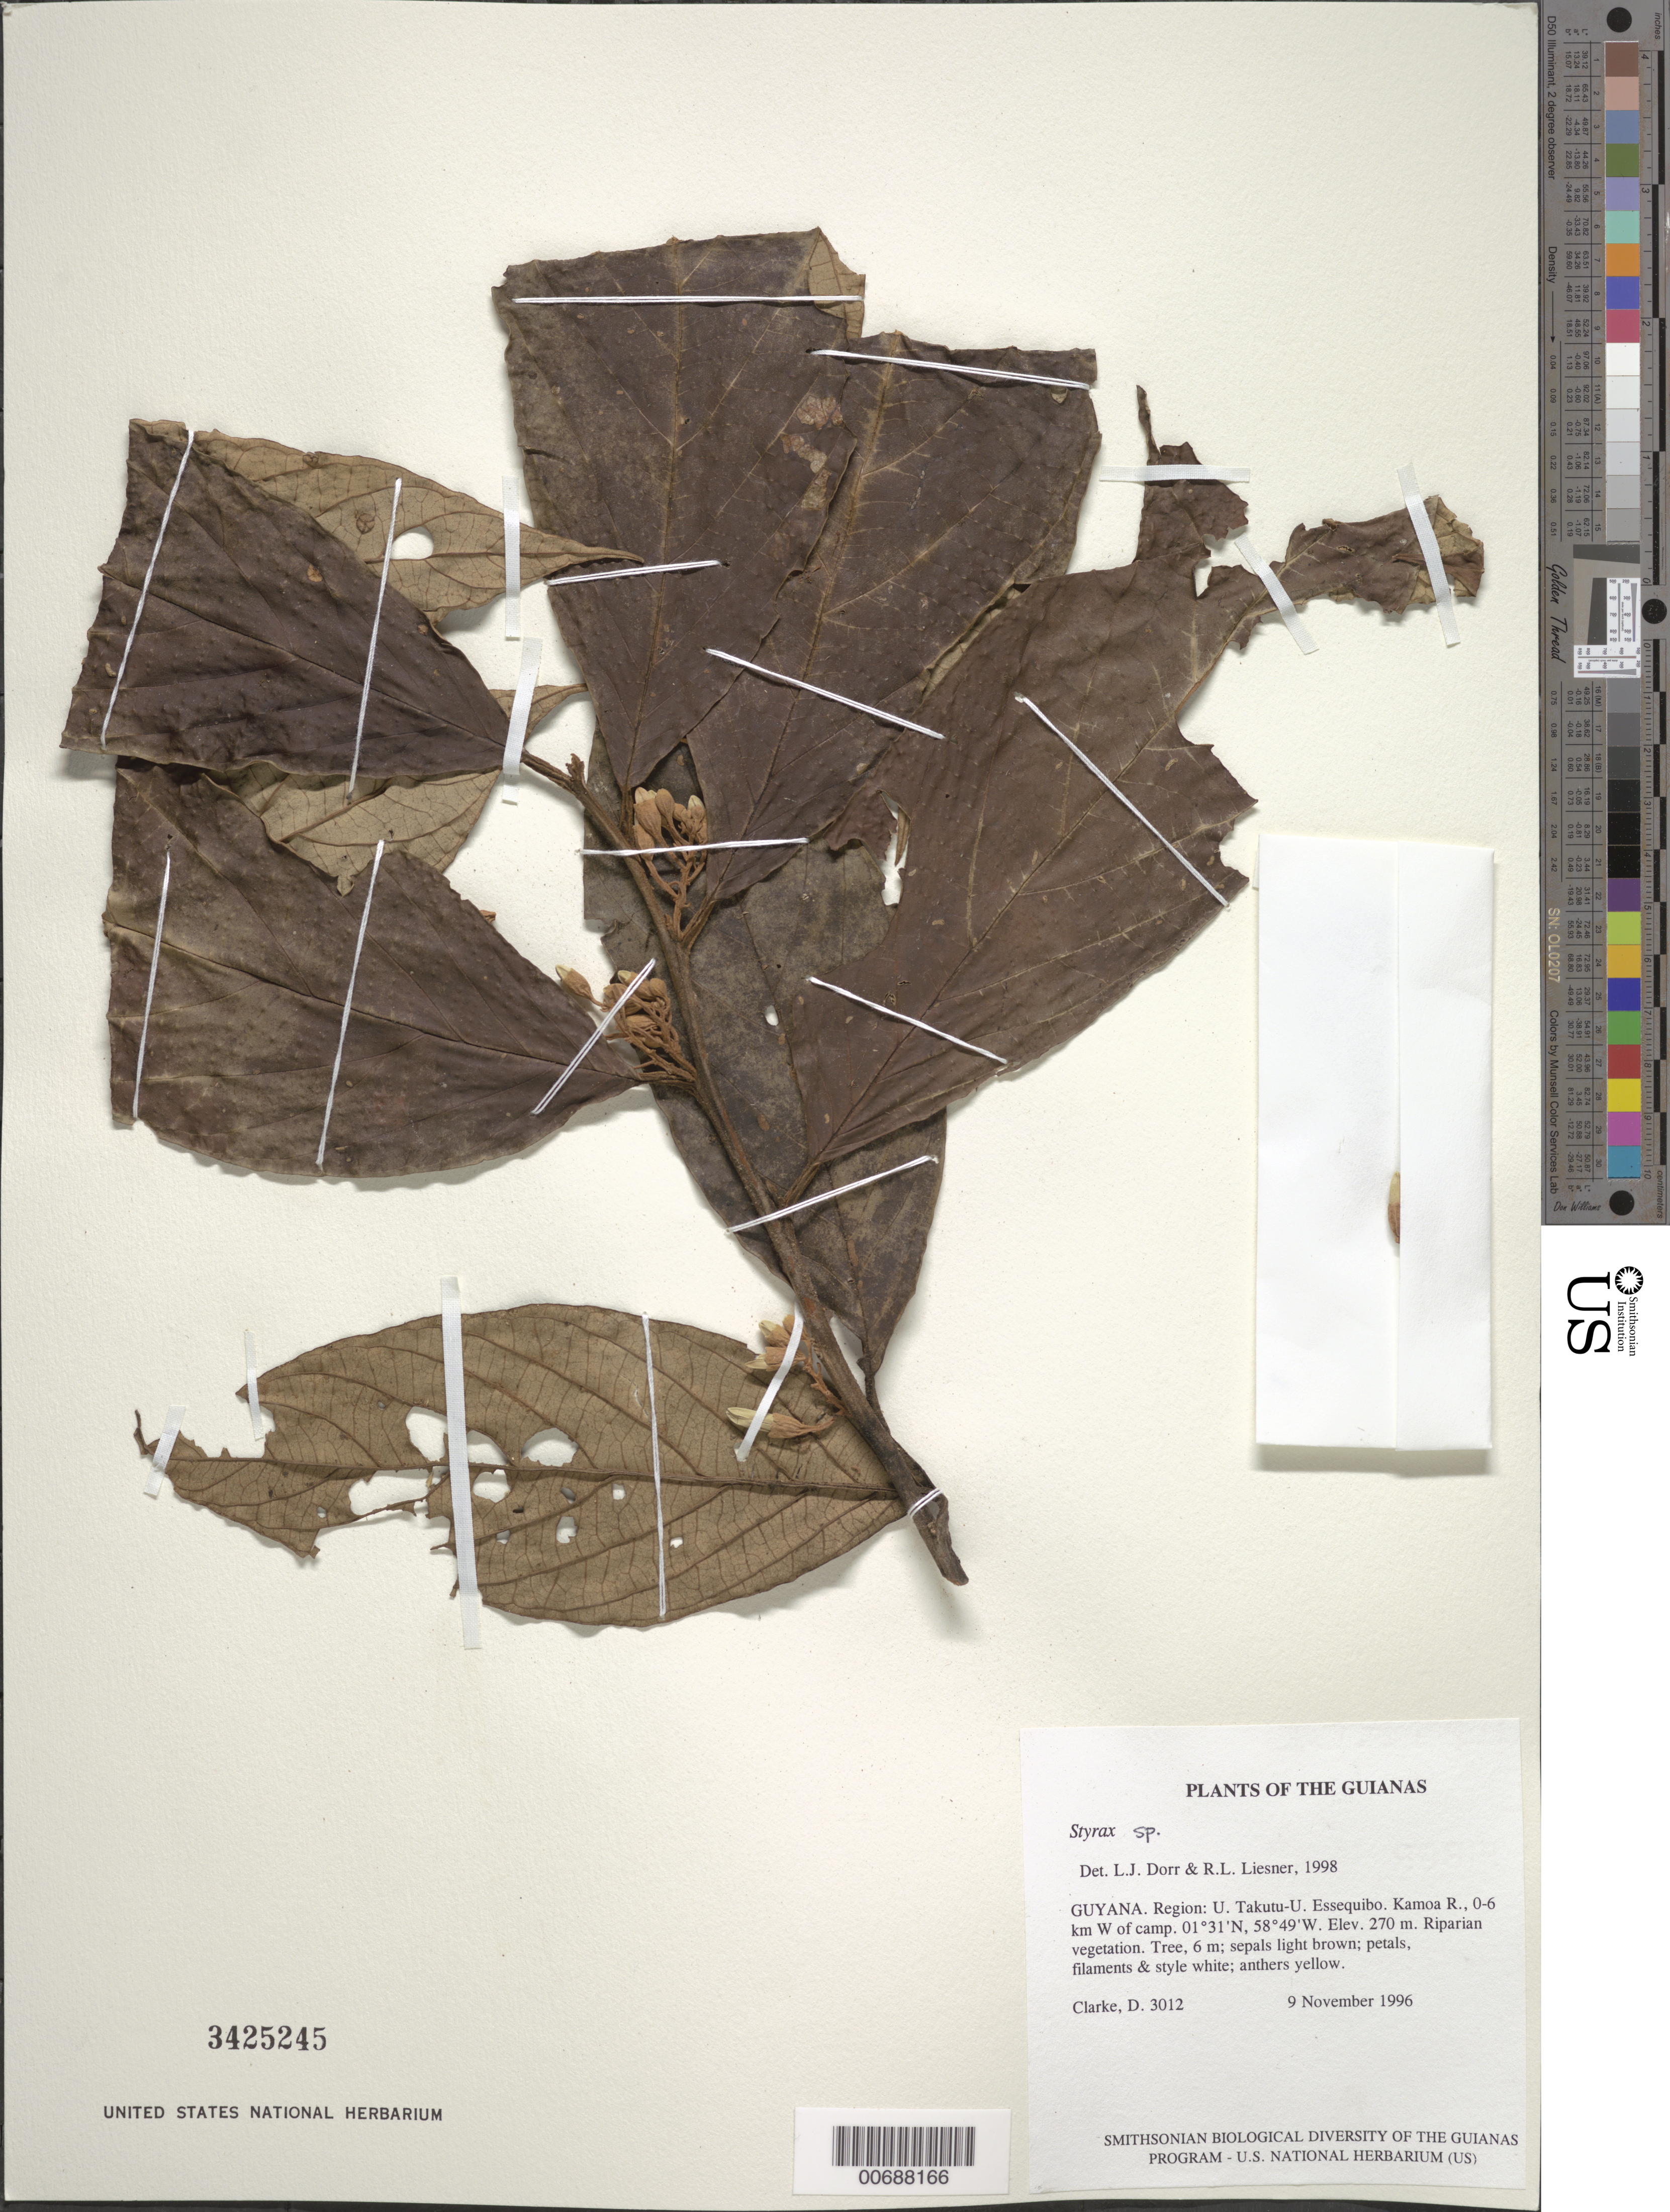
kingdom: Plantae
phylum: Tracheophyta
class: Magnoliopsida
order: Ericales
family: Styracaceae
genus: Styrax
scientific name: Styrax sp.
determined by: Dorr, L. J.; Liesner, R. L.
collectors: H. D. Clarke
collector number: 3012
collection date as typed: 9 November 1996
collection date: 1996-11-09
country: Guyana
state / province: U. Takutu-U. Essequibo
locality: Kamoa R., 0-6 km W of camp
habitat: Riparian vegetation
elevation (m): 270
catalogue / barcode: US 3425245